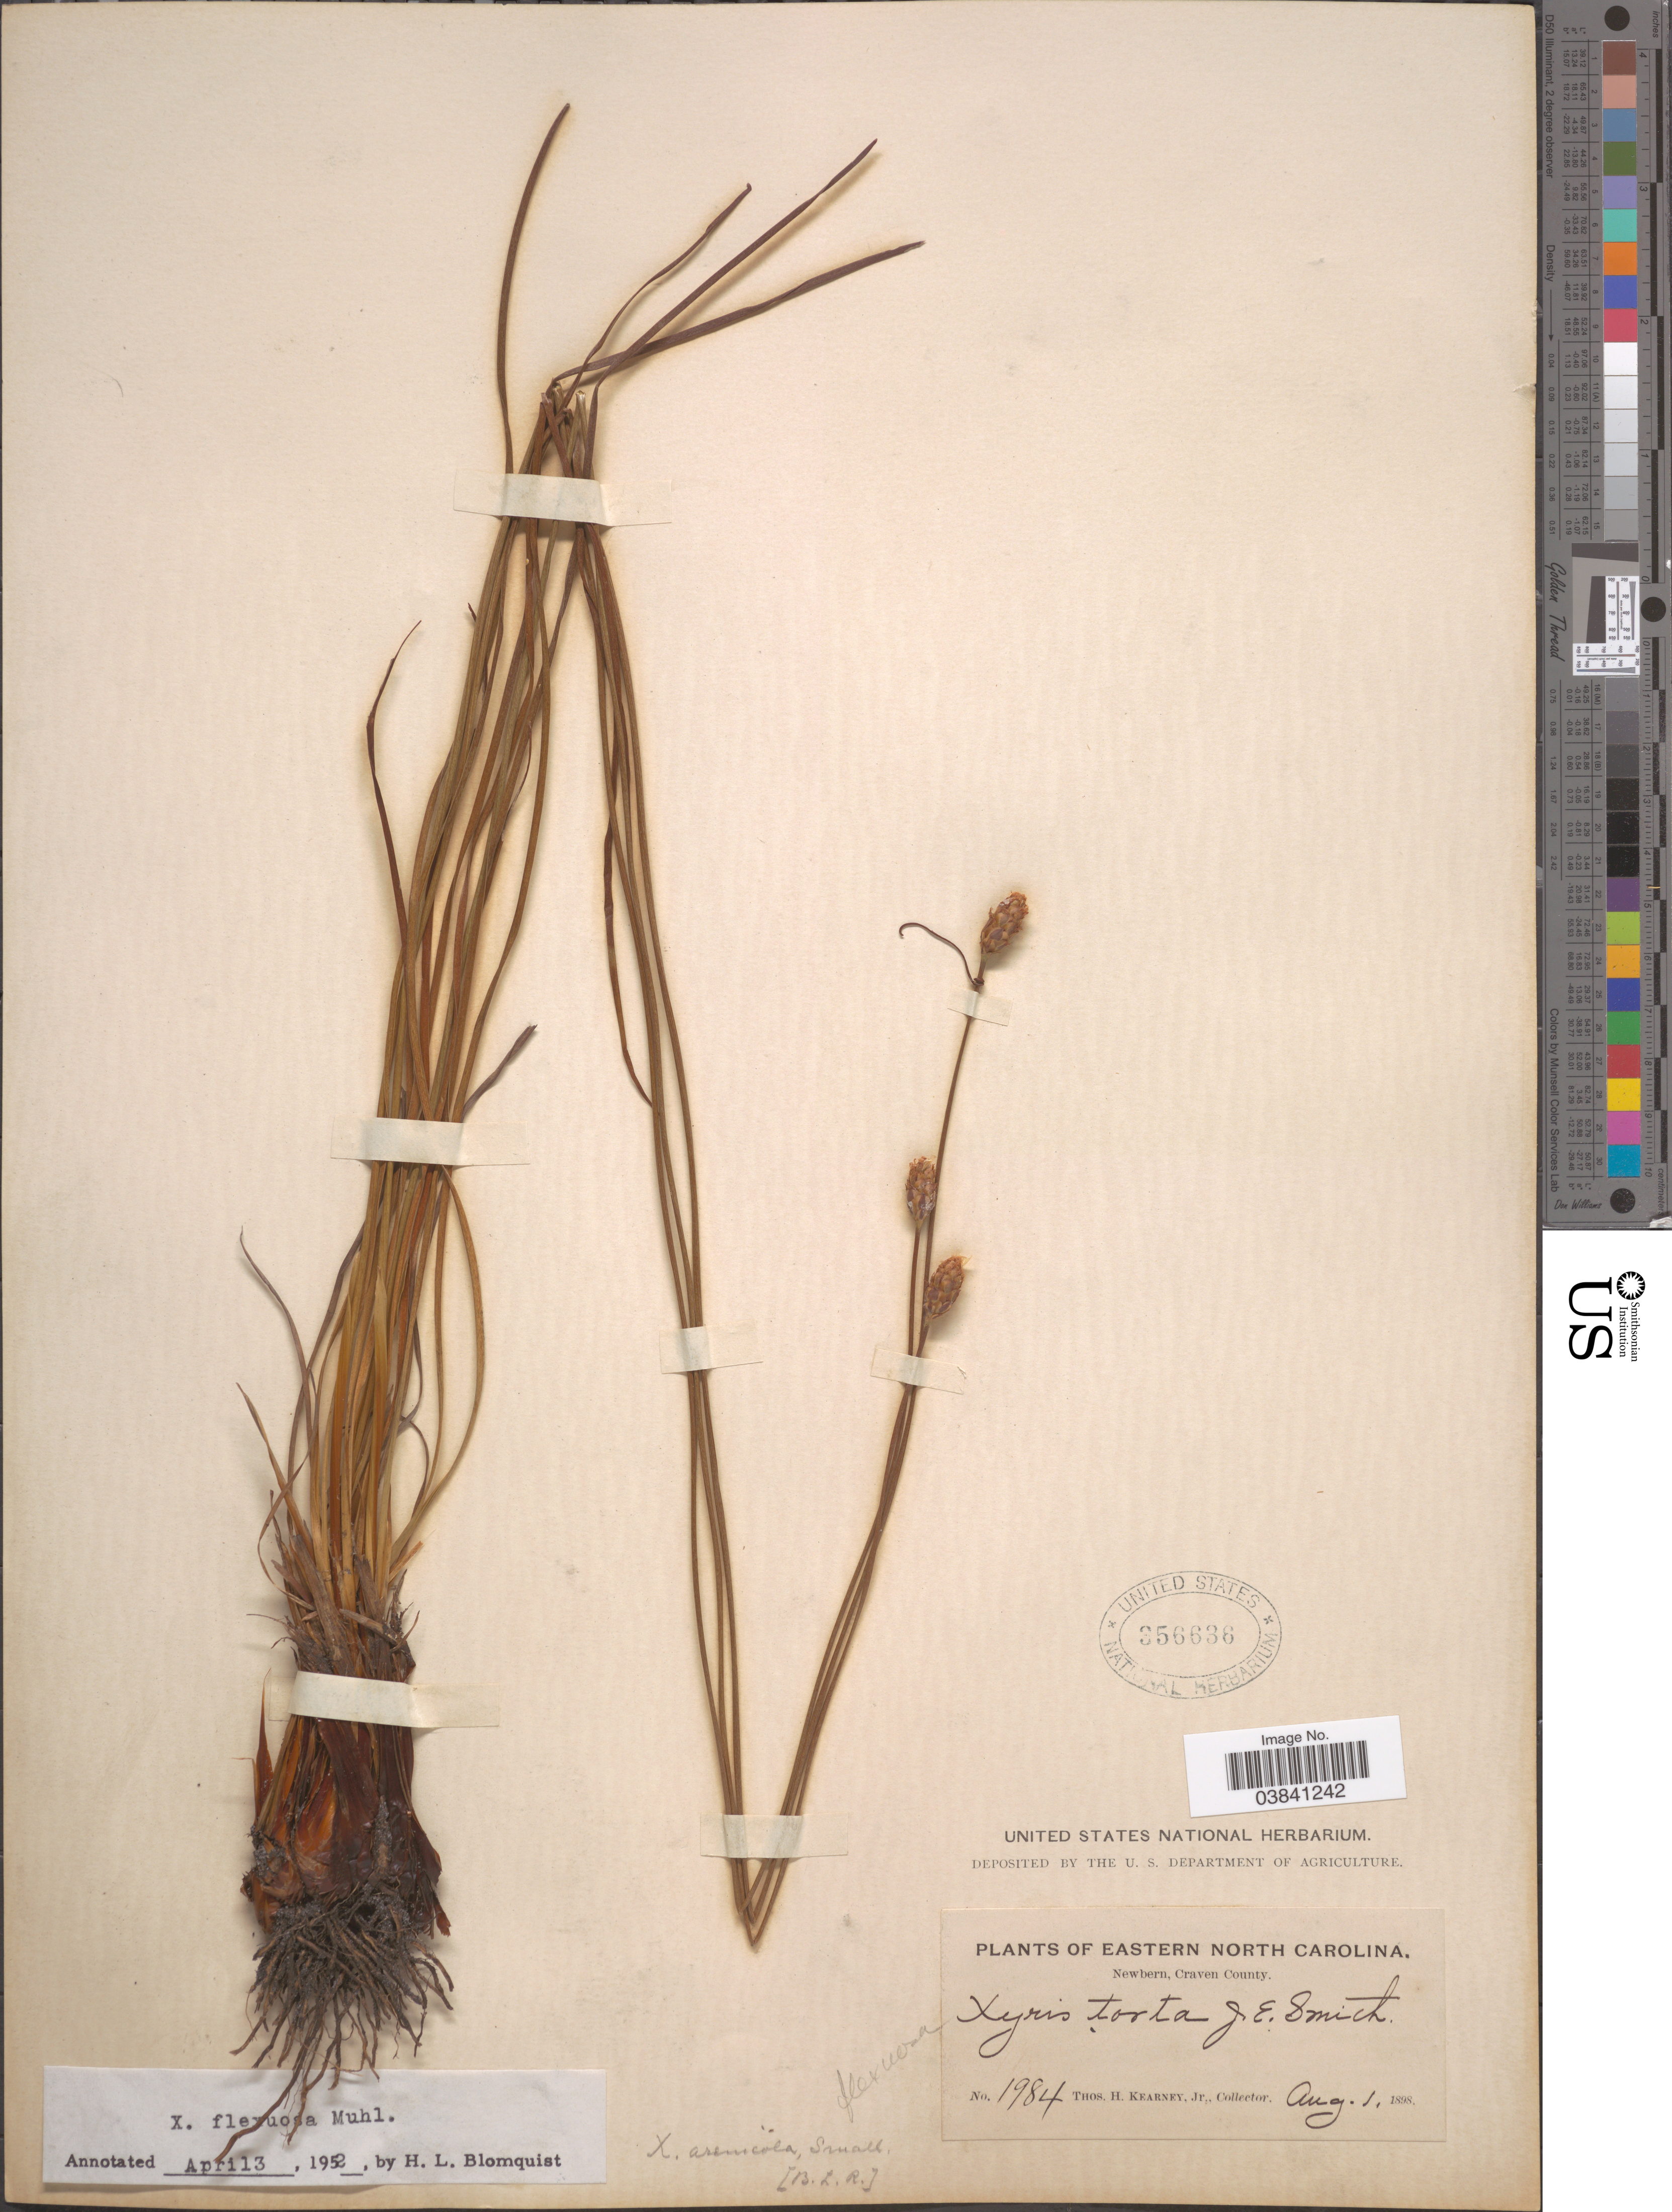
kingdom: Plantae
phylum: Tracheophyta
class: Liliopsida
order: Poales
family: Xyridaceae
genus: Xyris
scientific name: Xyris caroliniana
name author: Walter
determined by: Strong, Mark T., (BOT), Smithsonian Institution - National Museum of Natural History (UNITED STATES)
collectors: T. H. Kearney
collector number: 1984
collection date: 1898-08-01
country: United States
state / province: North Carolina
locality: Eastern North Carolina. Newbern, Craven County.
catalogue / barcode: US 356636